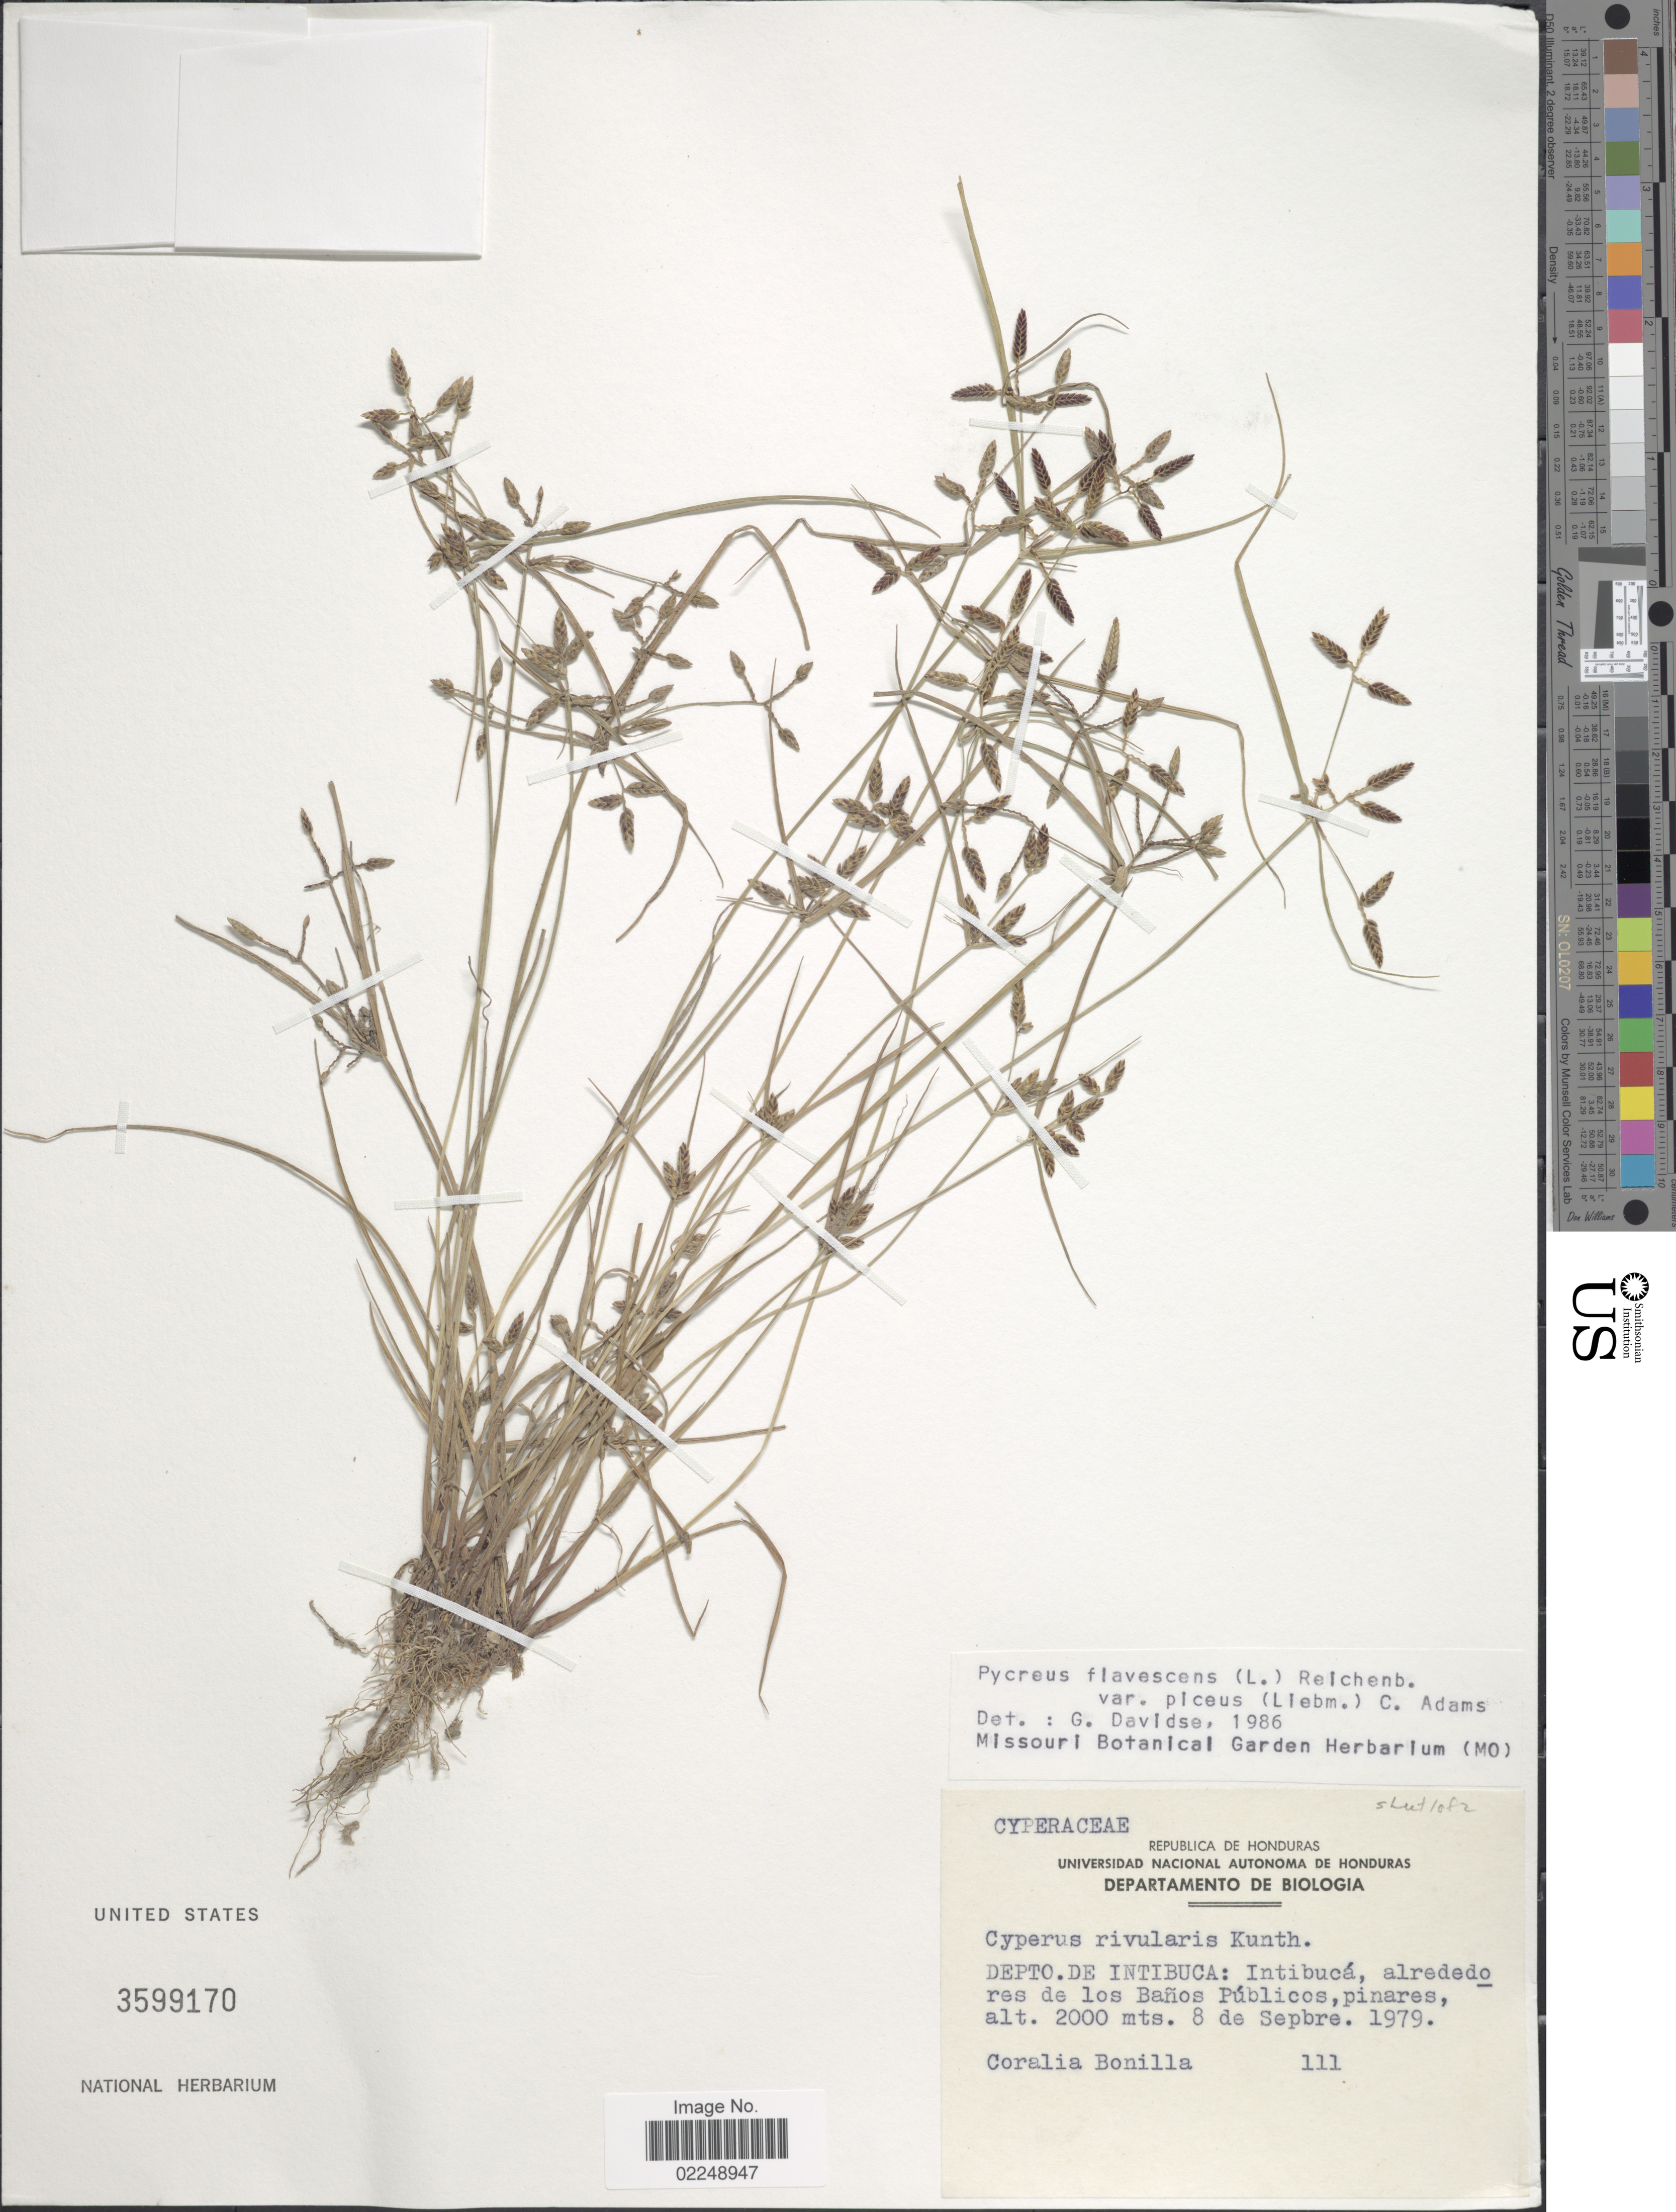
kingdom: Plantae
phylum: Tracheophyta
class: Liliopsida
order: Poales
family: Cyperaceae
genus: Cyperus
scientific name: Cyperus flavescens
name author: L.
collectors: C. Bonilla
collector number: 111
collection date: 1979-09-08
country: Honduras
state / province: Intibuca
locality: Intibuca, alrededores de los Banos Publicos, pinares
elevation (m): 2000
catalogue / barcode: US 3599170